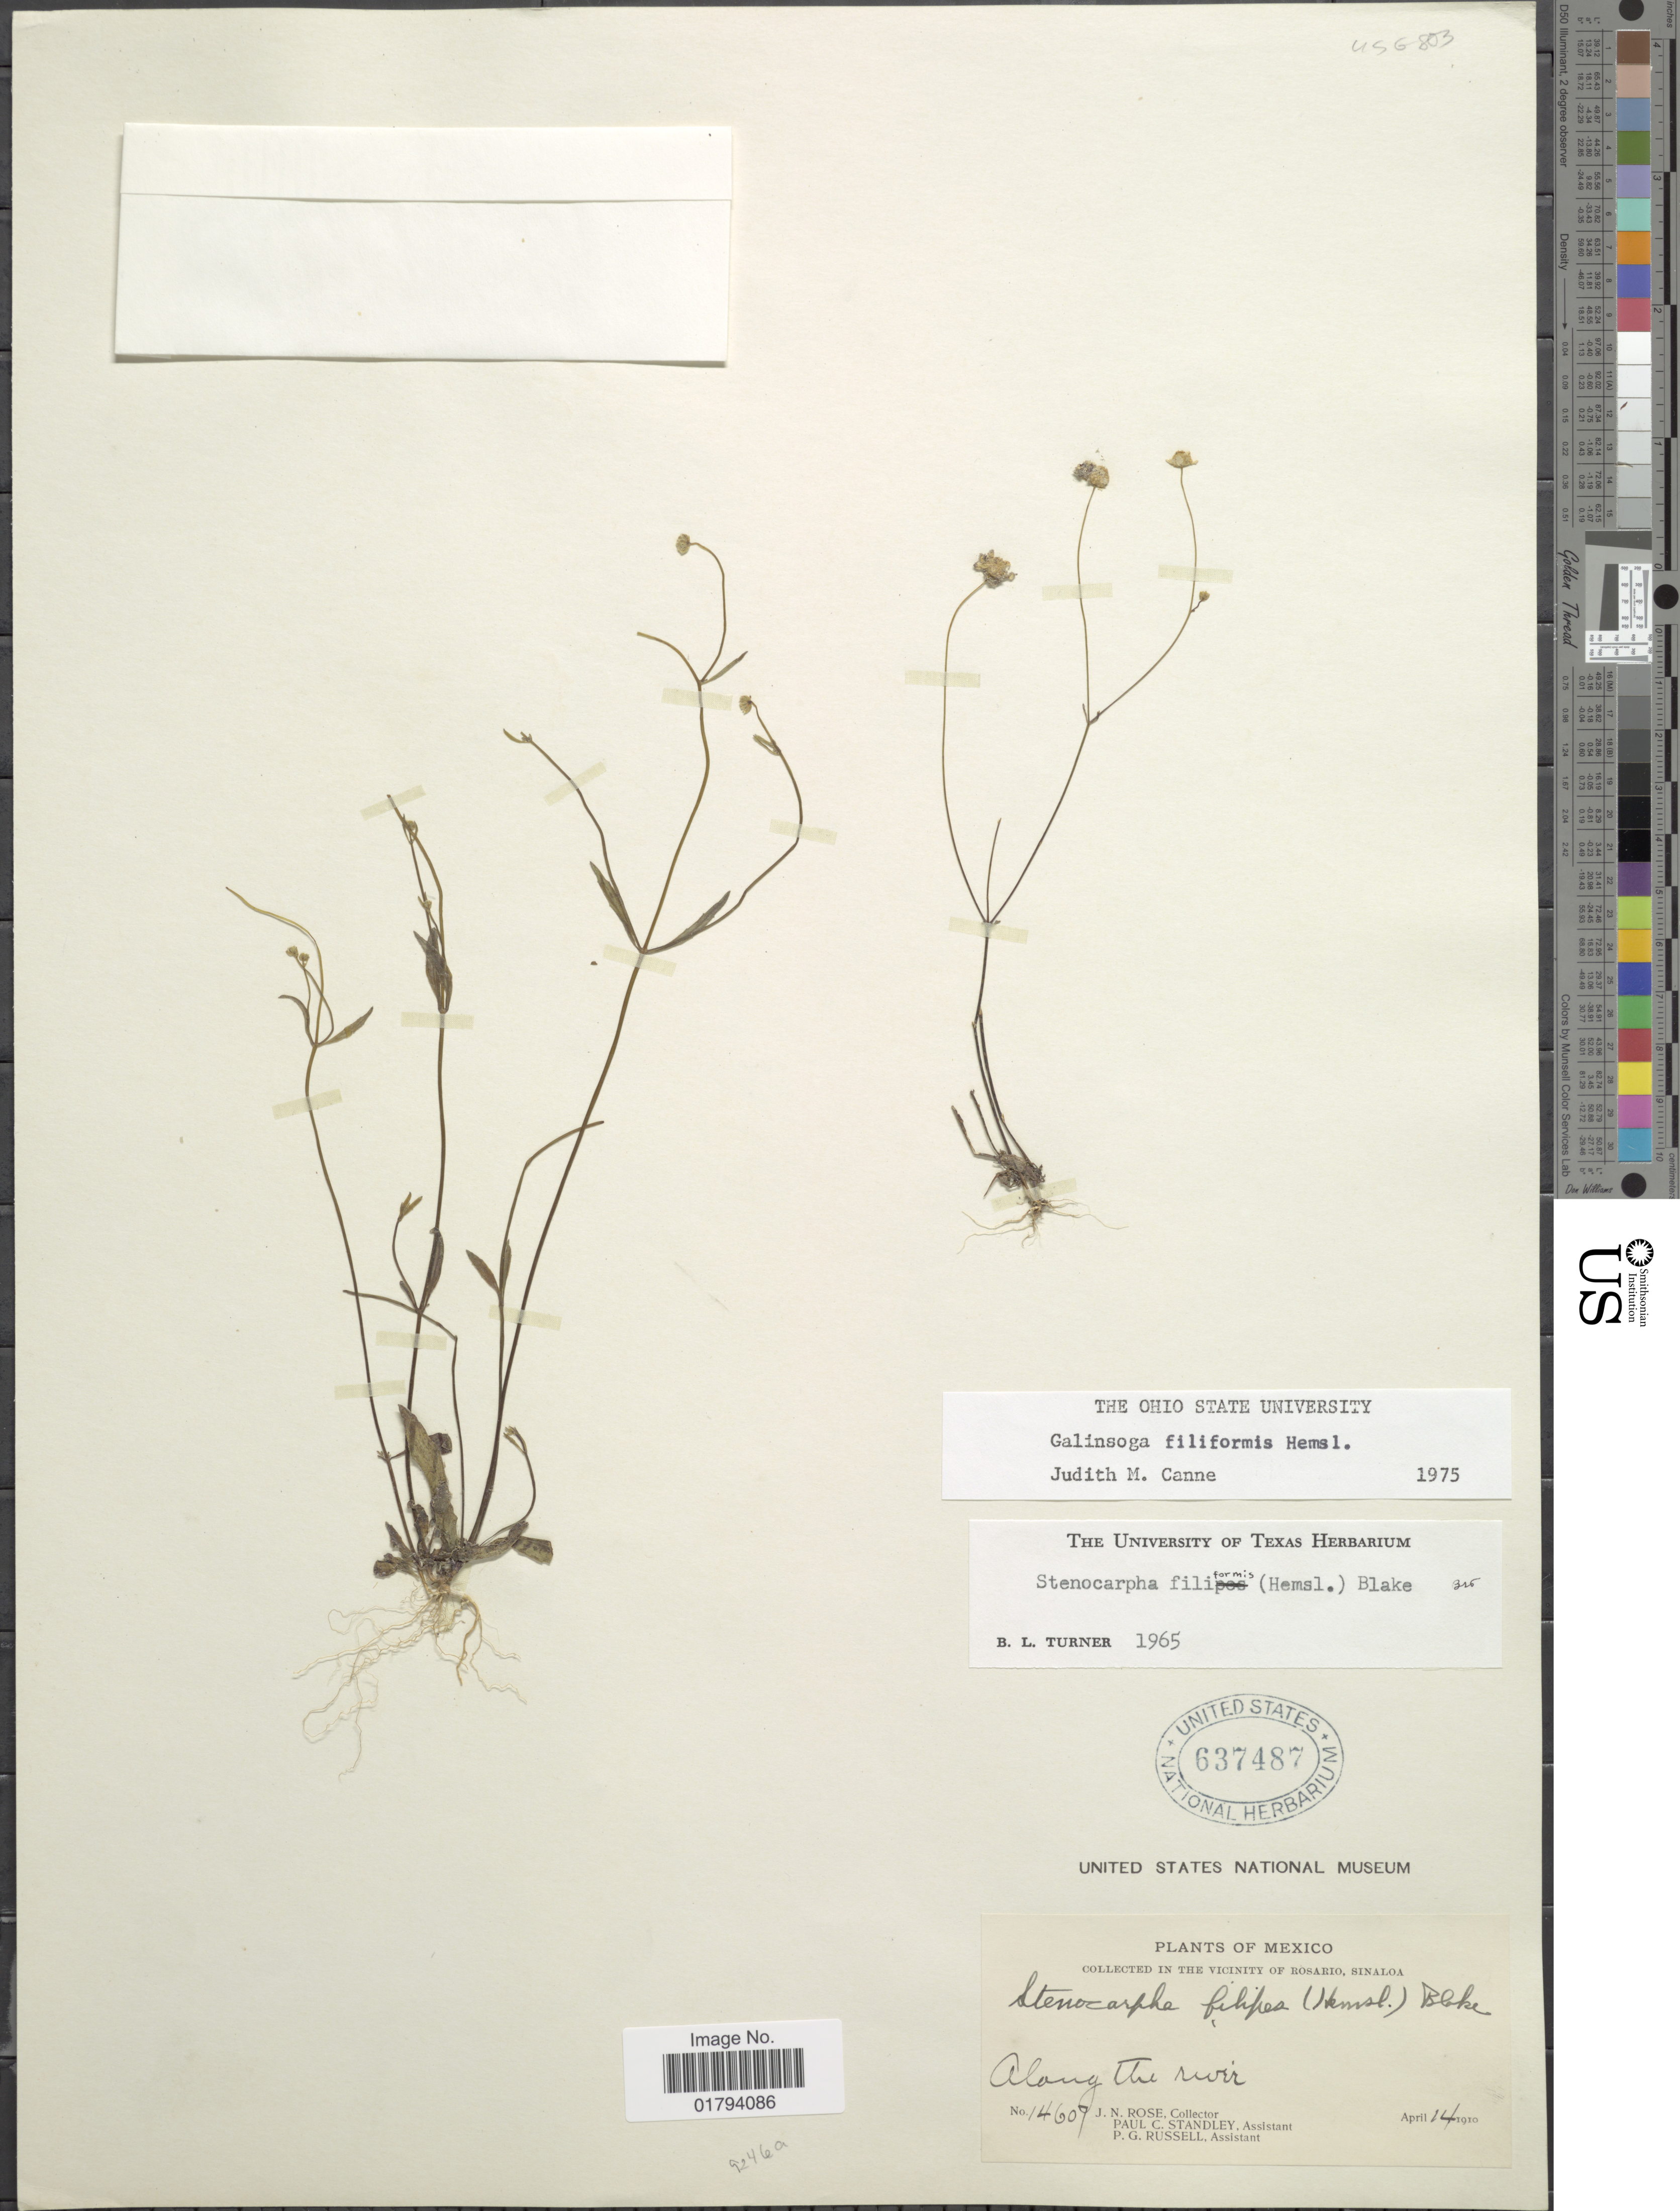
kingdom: Plantae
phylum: Tracheophyta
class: Magnoliopsida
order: Asterales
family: Asteraceae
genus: Galinsoga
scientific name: Galinsoga filiformis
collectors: J. N. Rose, P. C. Standley & P. G. Russell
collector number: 14607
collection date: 1910-04-14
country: Mexico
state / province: Sinaloa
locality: In the vicinity of Rosario, along the river.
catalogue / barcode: US 637487